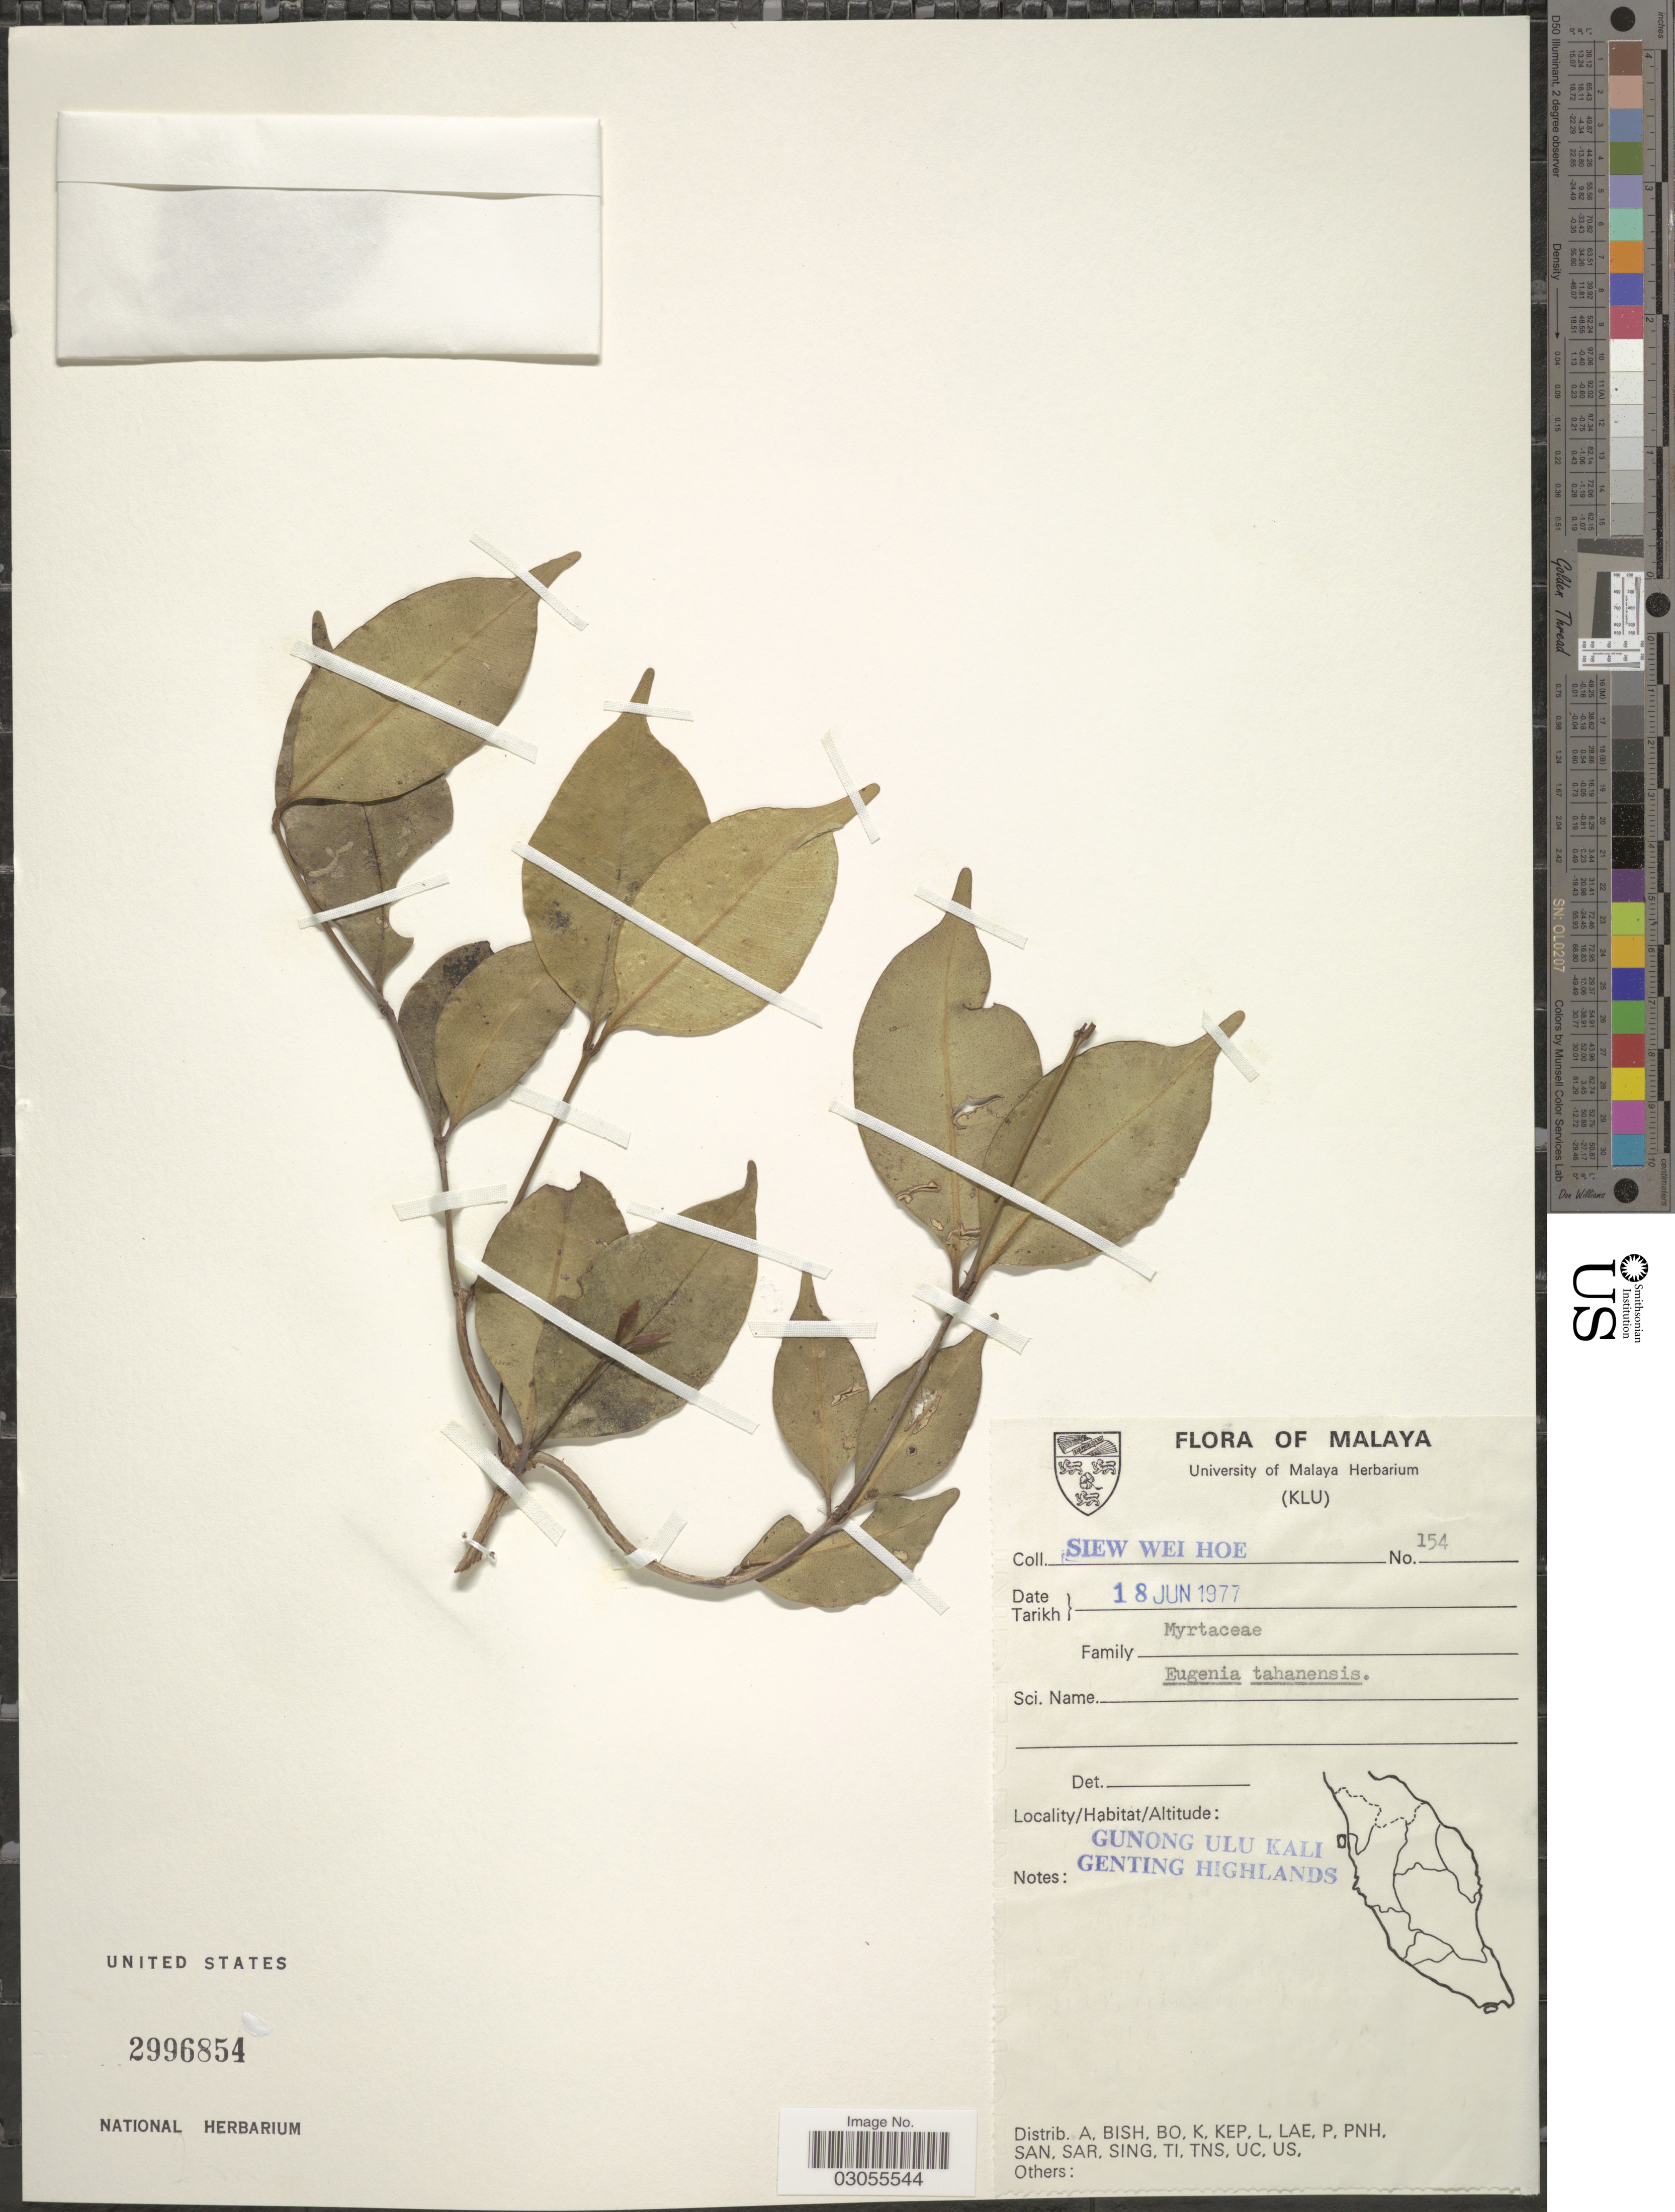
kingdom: Plantae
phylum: Tracheophyta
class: Magnoliopsida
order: Myrtales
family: Myrtaceae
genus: Syzygium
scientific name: Syzygium sp.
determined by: Strong, Mark T., (BOT), Smithsonian Institution - National Museum of Natural History (UNITED STATES)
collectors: W. H. Siew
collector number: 154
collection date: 1977-06-18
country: Malaysia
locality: Malaya. Gunong Ulu Kali Genting Highlands.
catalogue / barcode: US 2996854